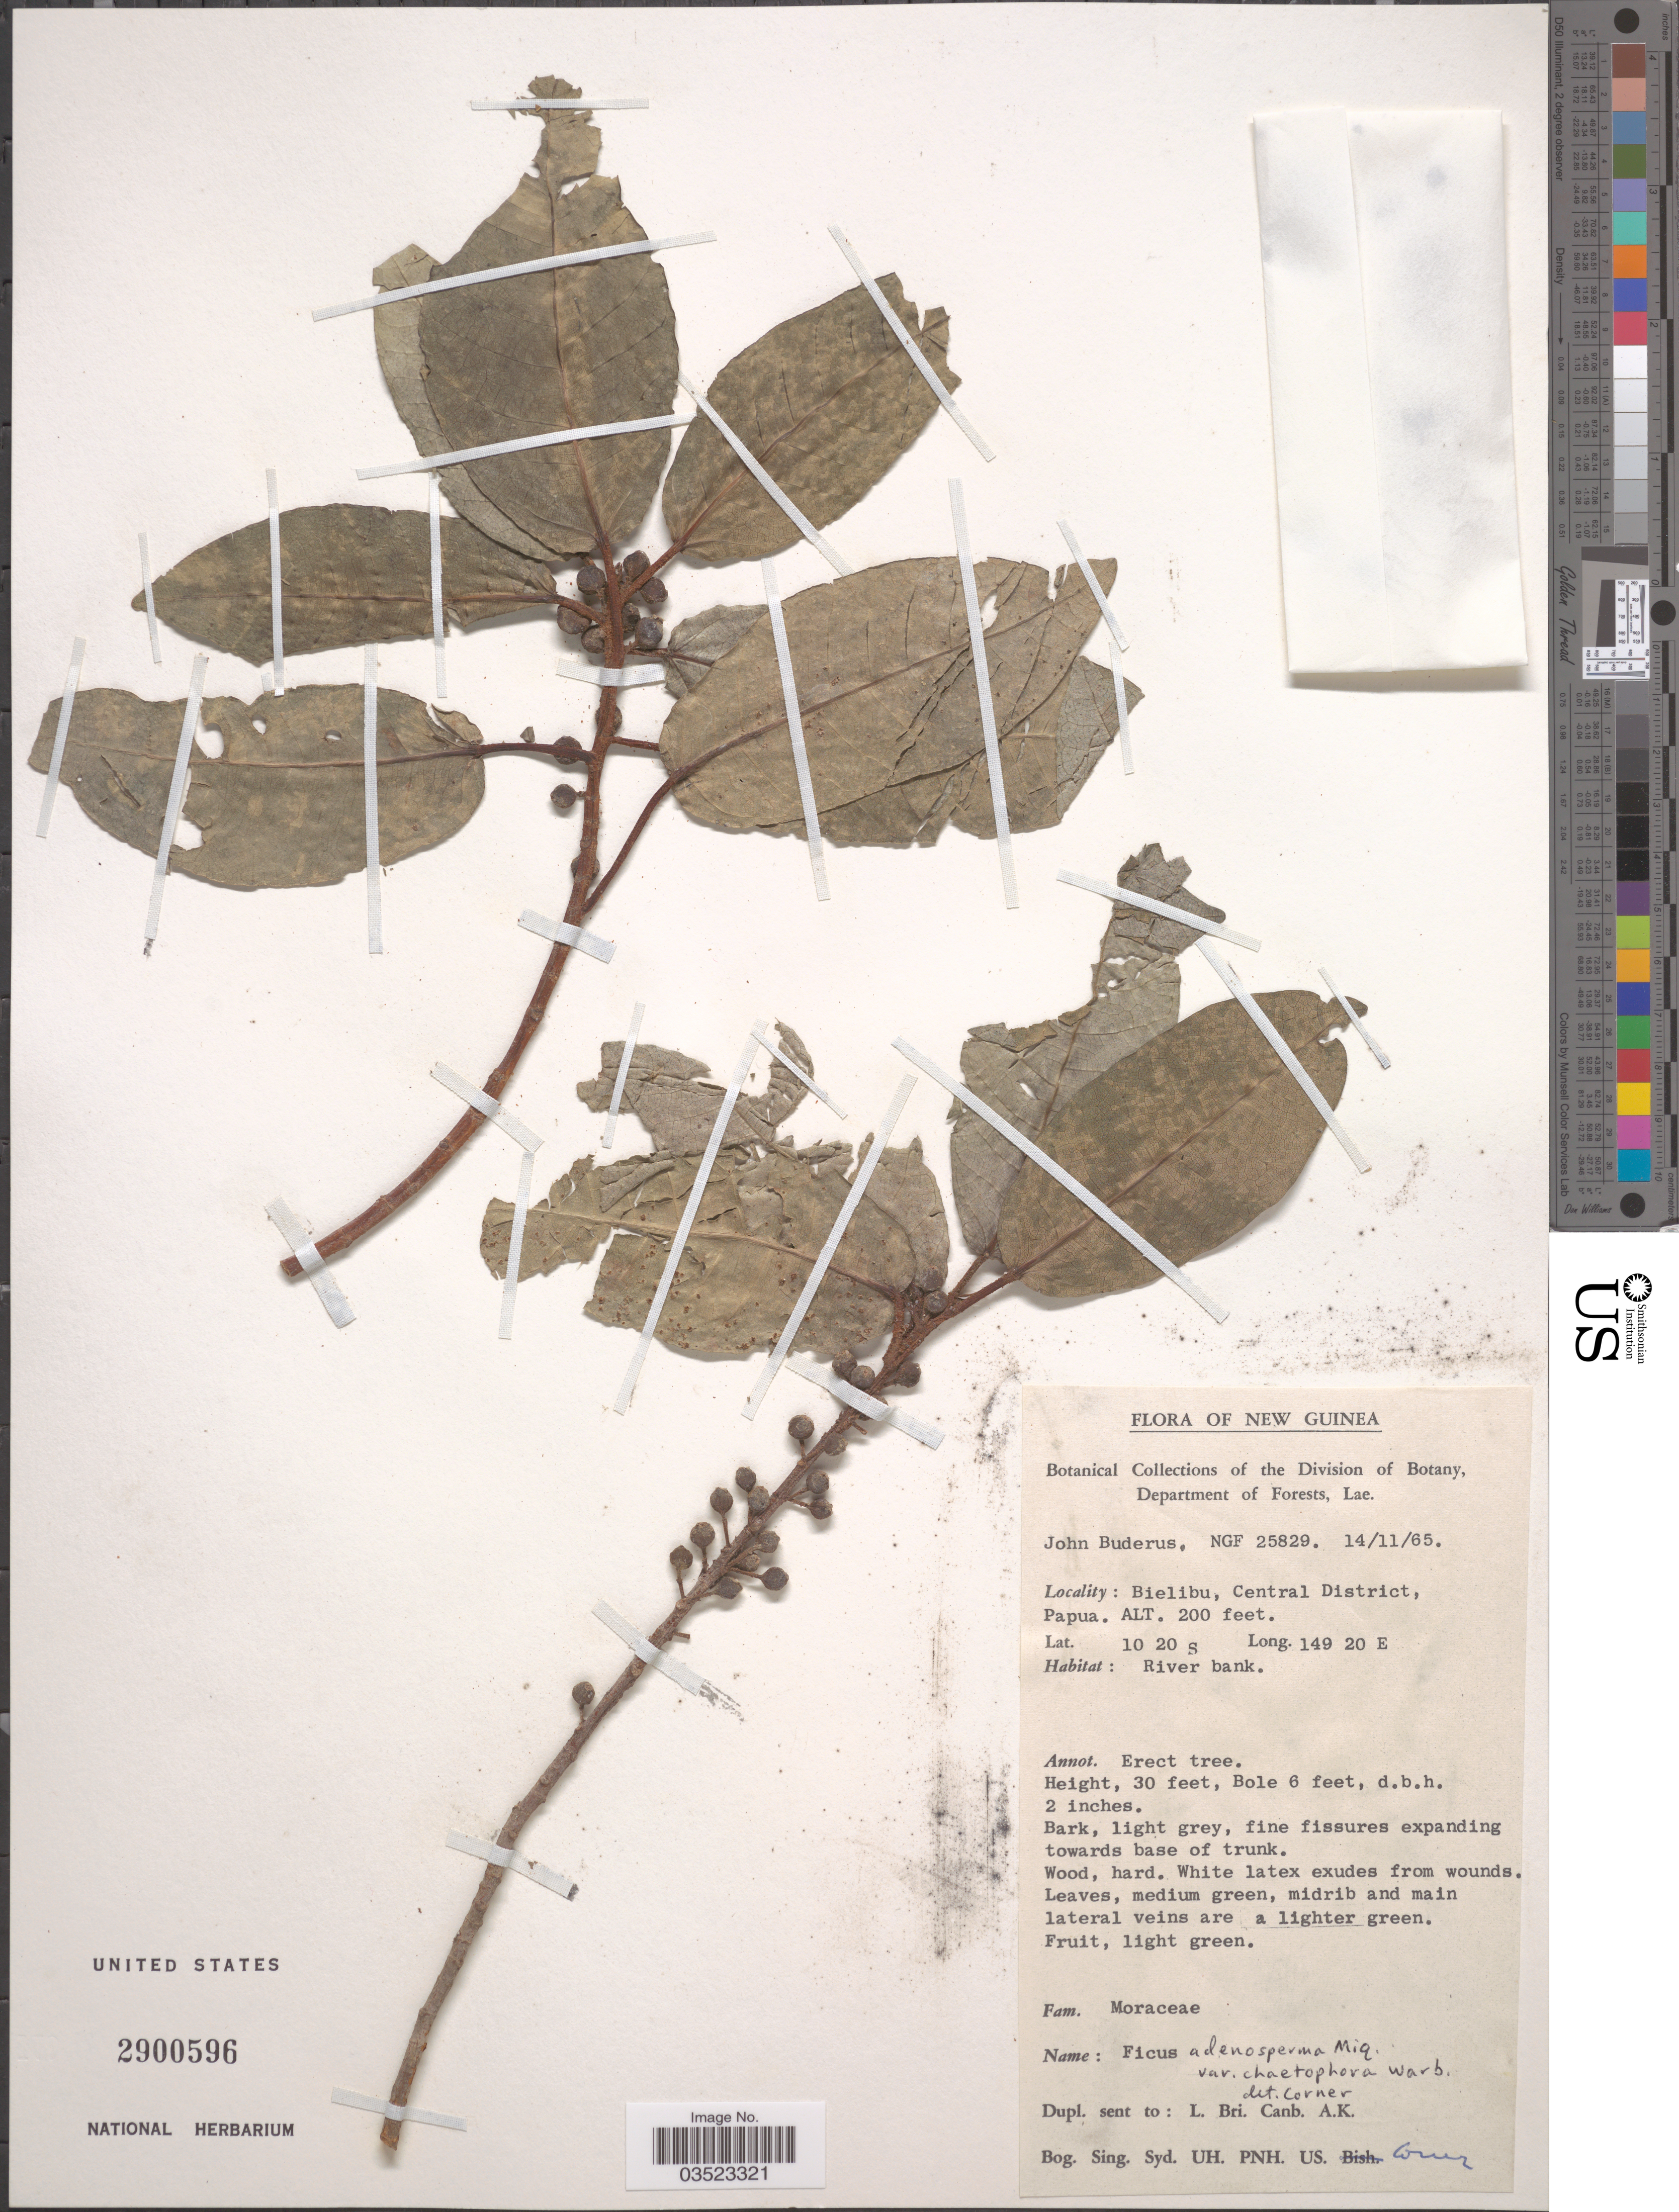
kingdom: Plantae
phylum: Tracheophyta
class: Magnoliopsida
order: Rosales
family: Moraceae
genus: Ficus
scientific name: Ficus adenosperma var. chaetophora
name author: (Warb.) Corner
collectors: J. Buderus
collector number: NGF25829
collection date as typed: Transcribed d/m/y: 14/11/65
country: Papua New Guinea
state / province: Central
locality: New Guinea. Bielibu, Central District, Papua.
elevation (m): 61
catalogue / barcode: US 2900596